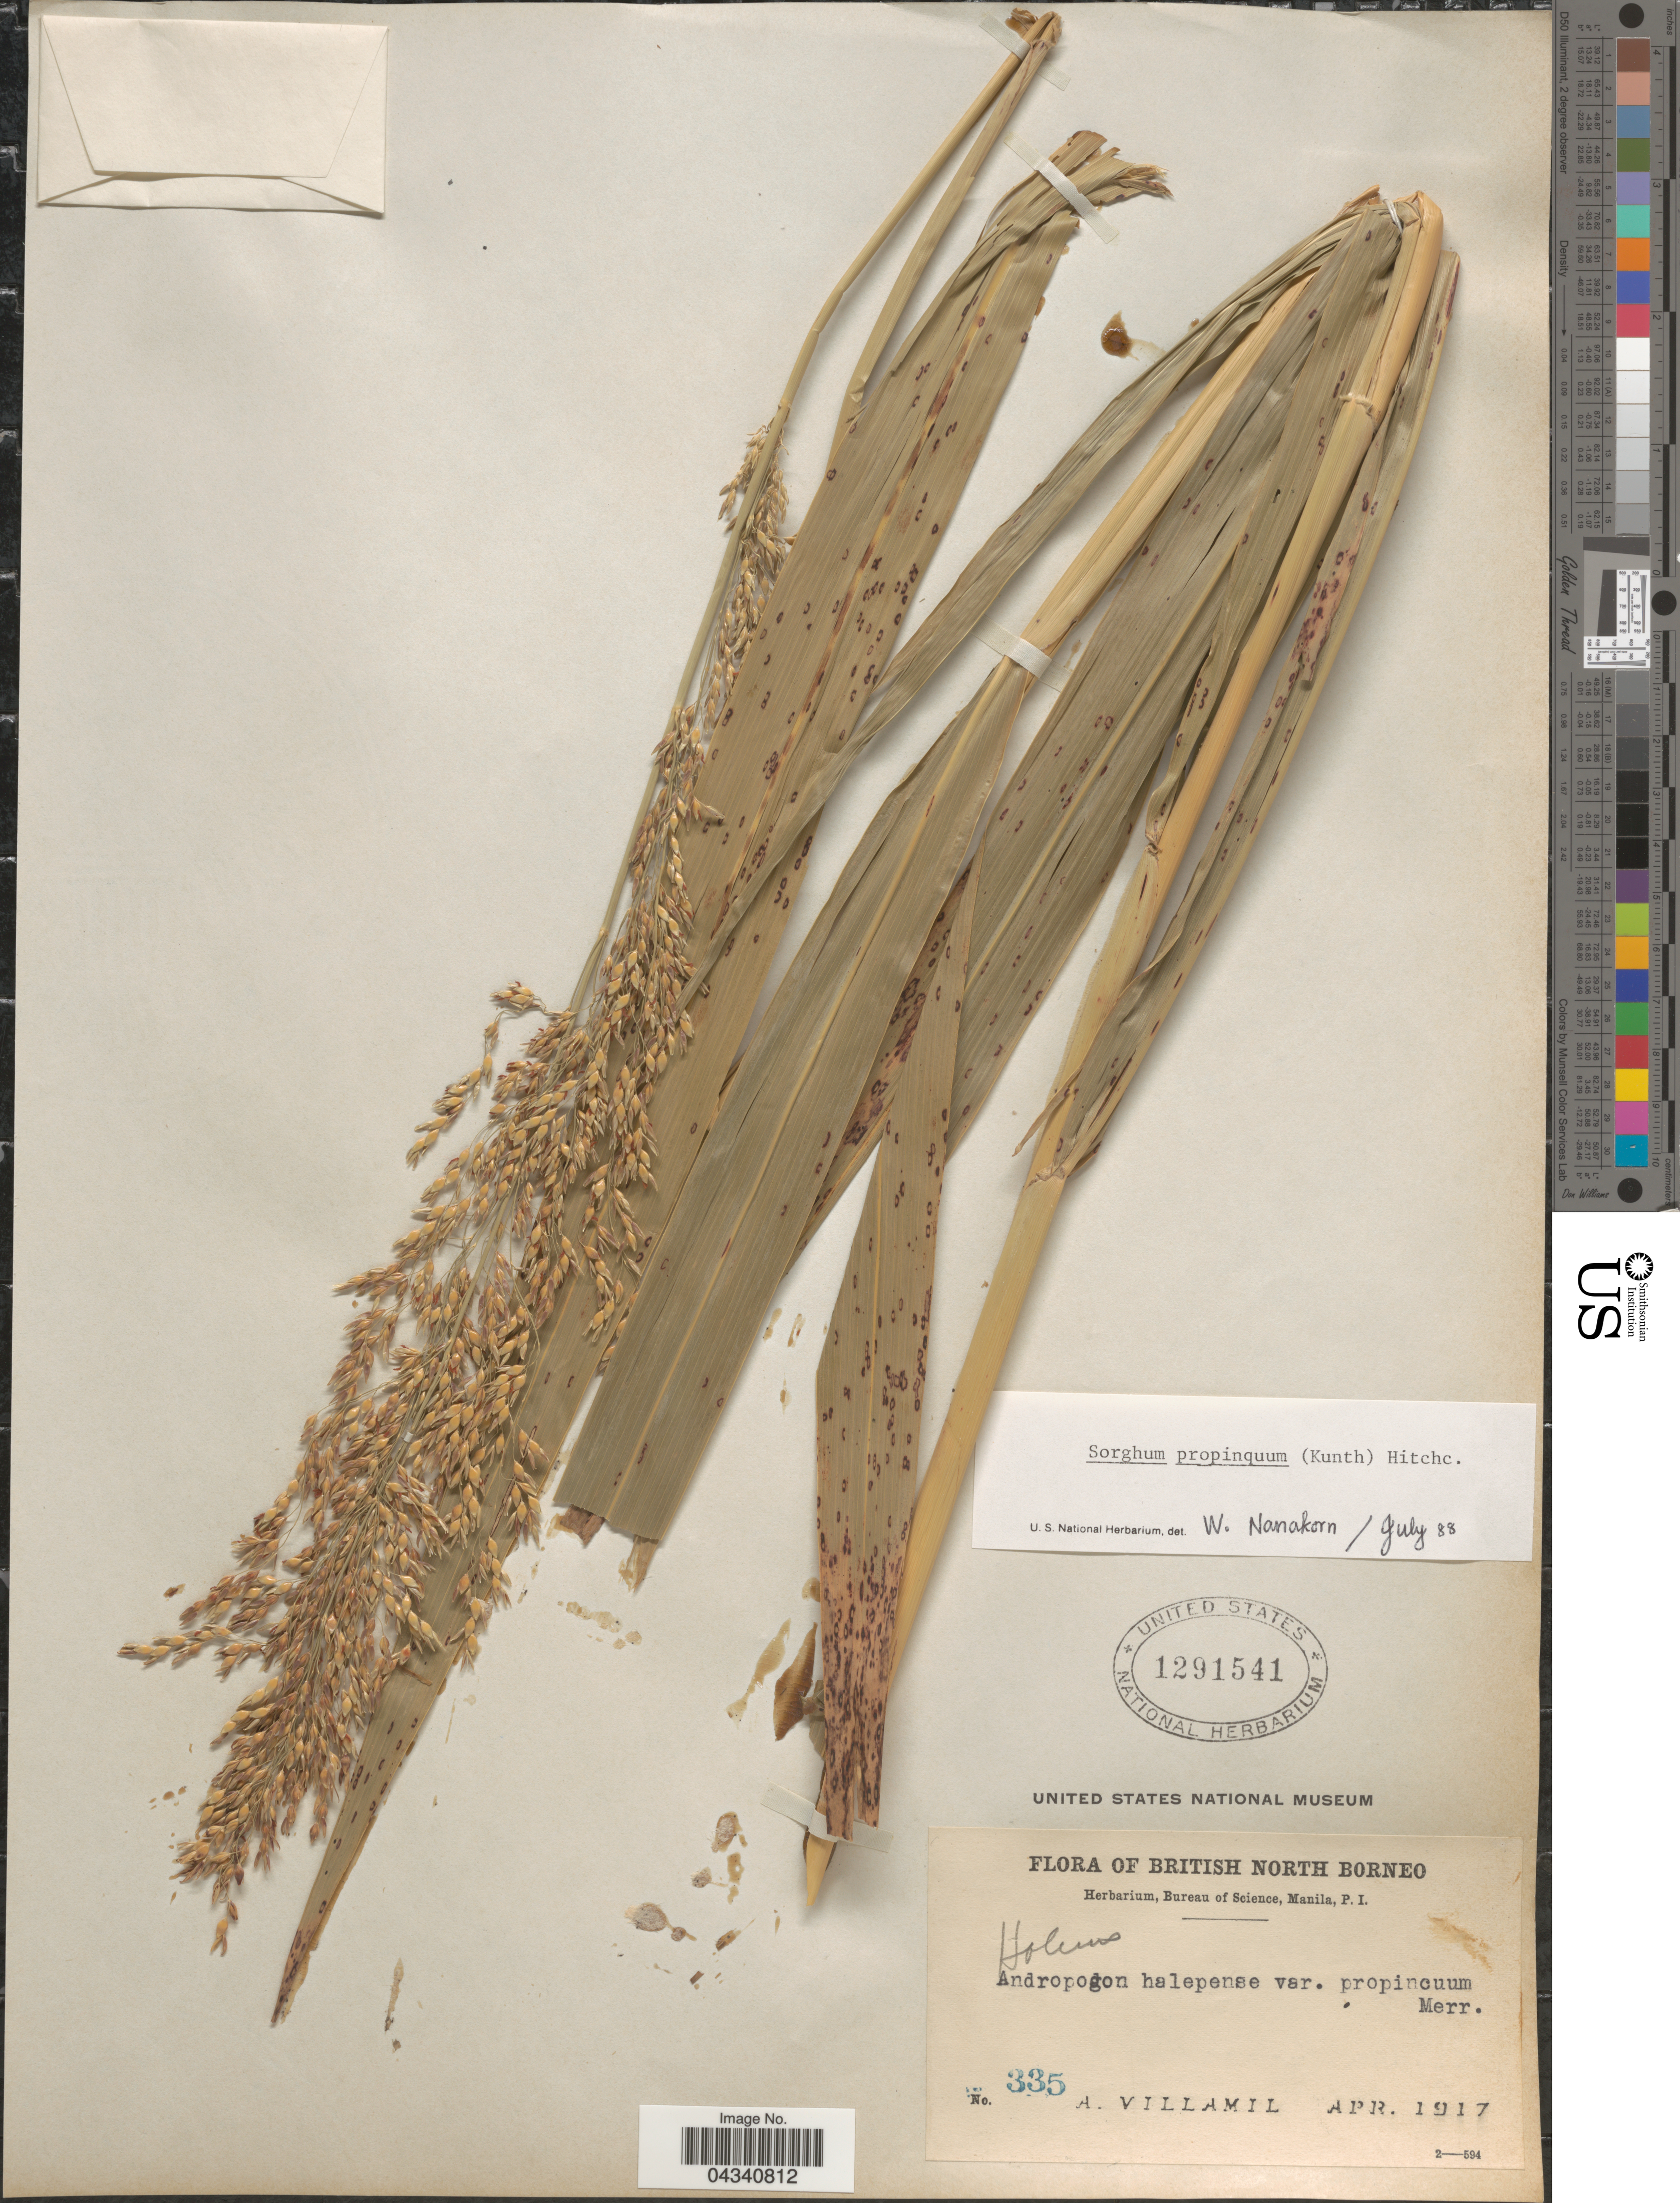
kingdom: Plantae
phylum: Tracheophyta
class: Liliopsida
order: Poales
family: Poaceae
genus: Sorghum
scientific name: Sorghum propinquum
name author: (Kunth) Hitchc.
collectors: A. Villamil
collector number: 335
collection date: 1917-04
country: Malaysia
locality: British North Borneo.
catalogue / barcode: US 1291541